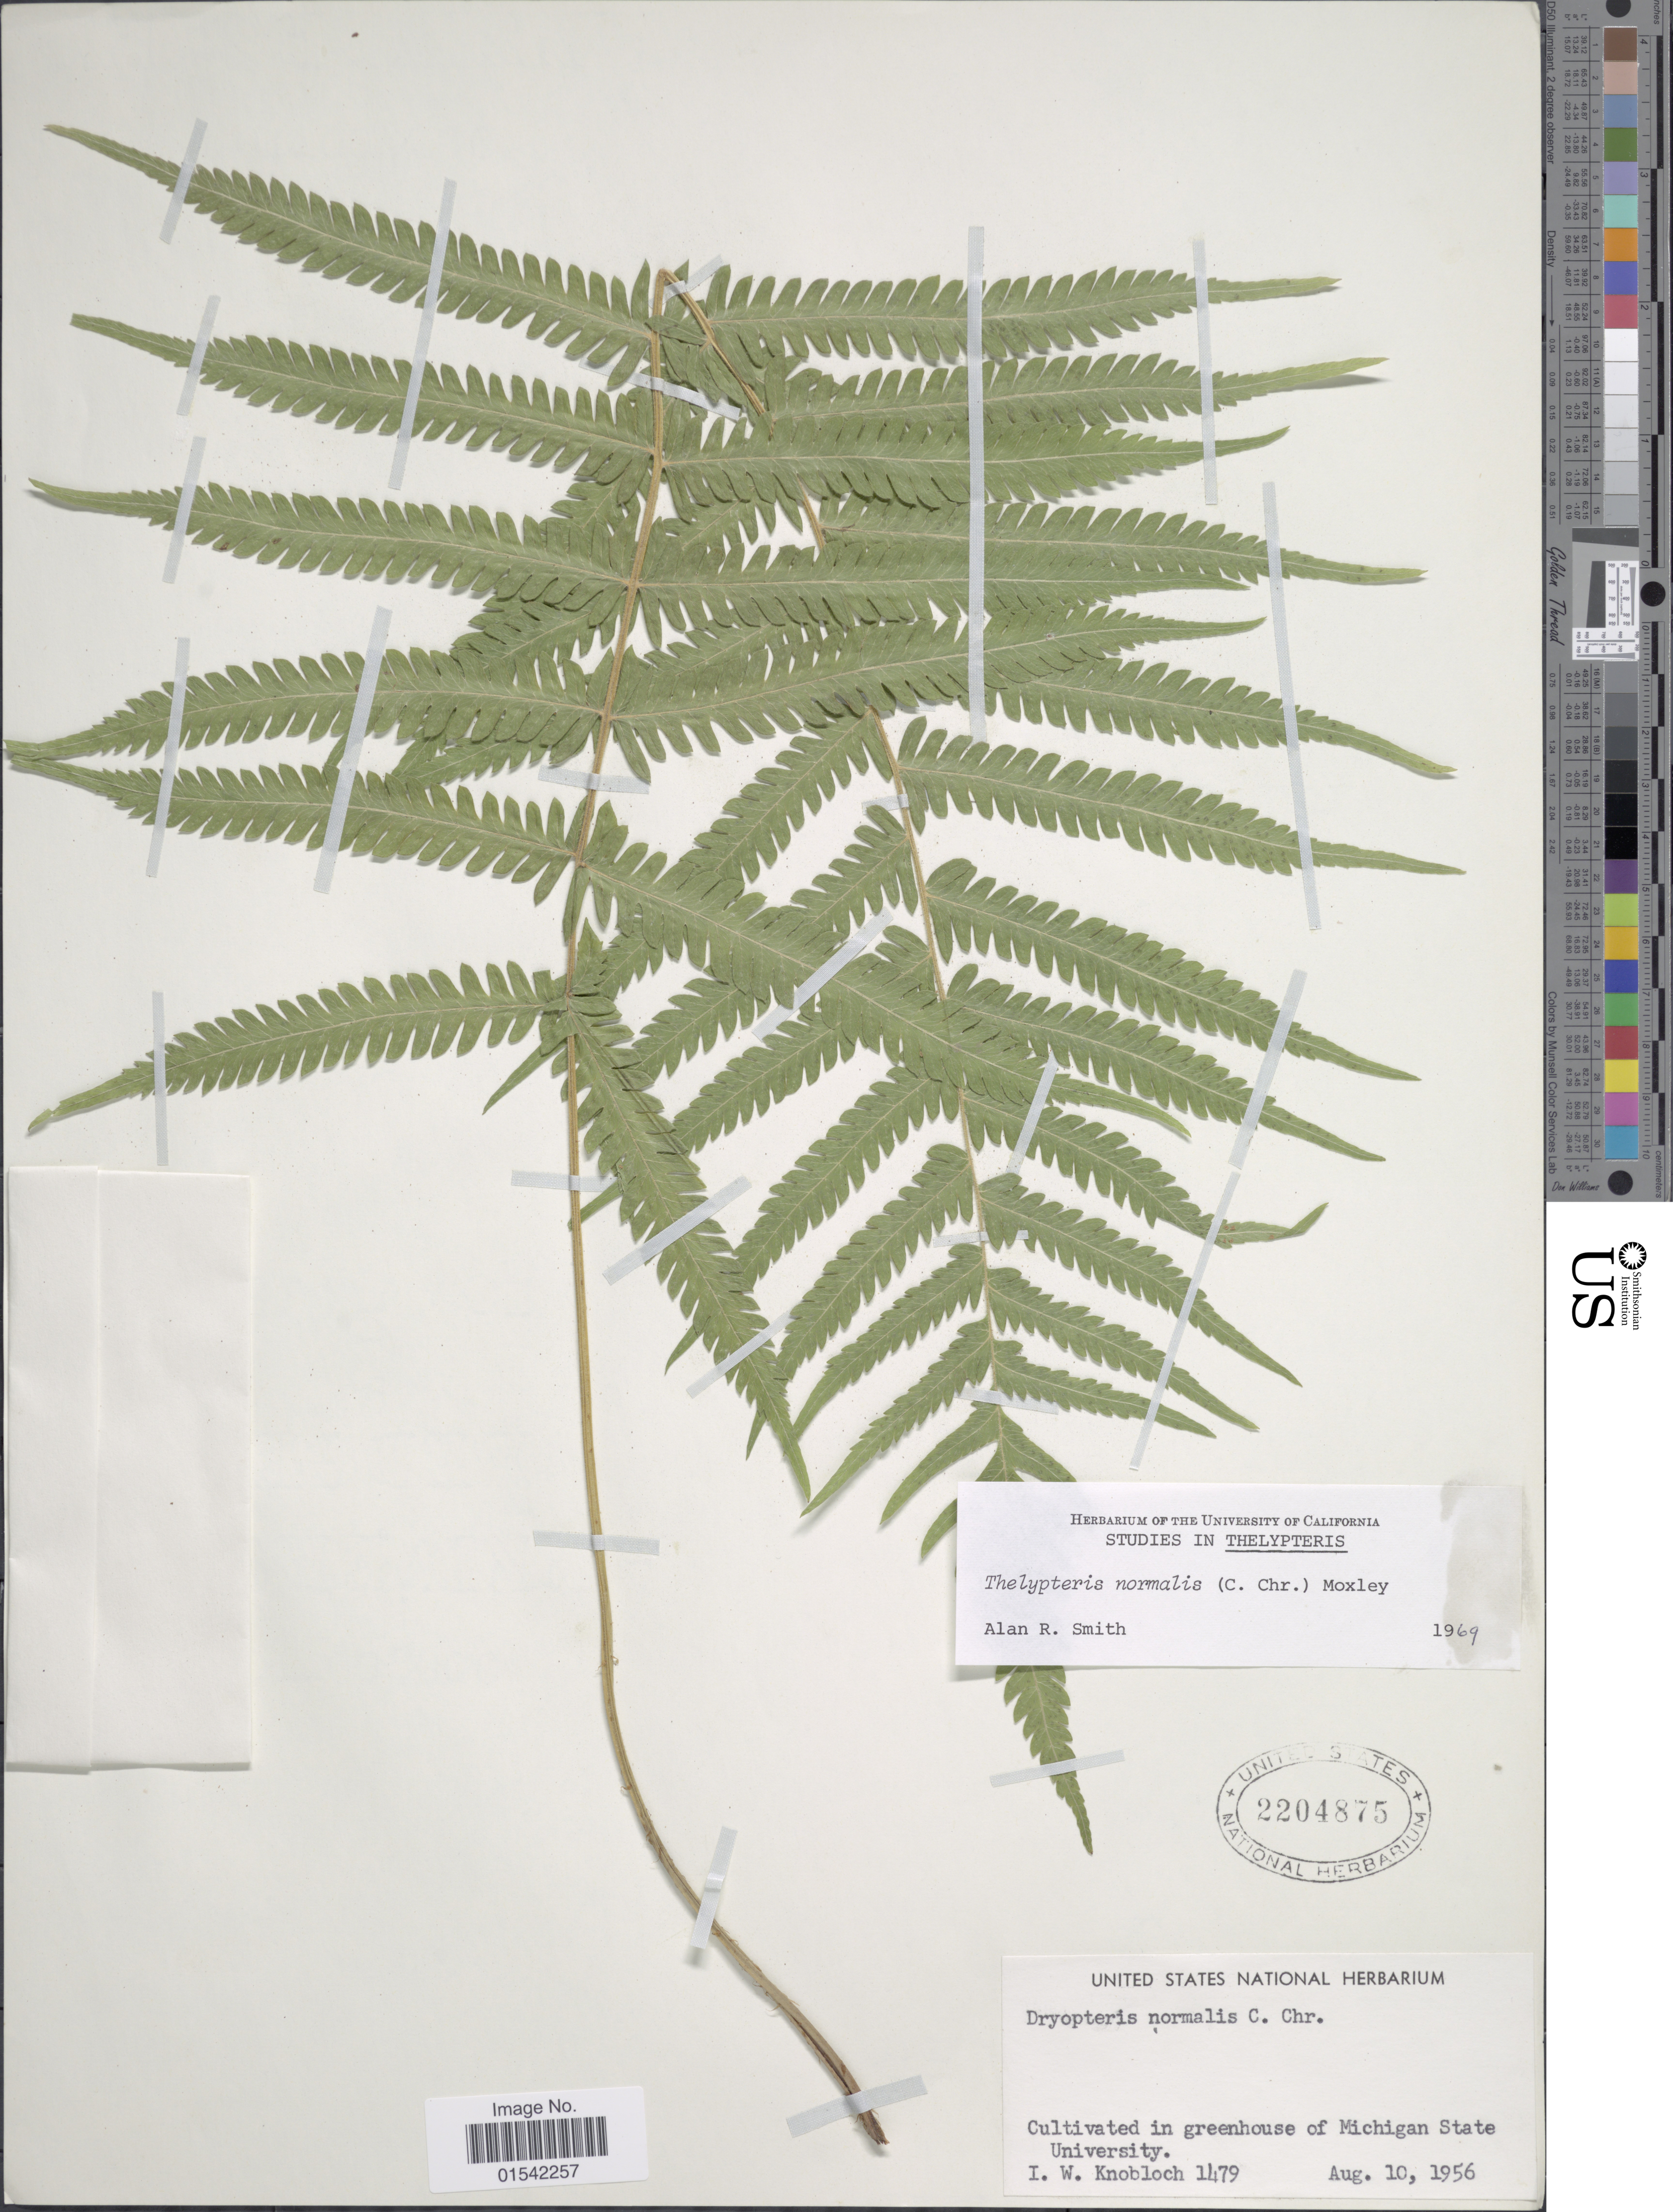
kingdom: Plantae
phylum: Tracheophyta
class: Polypodiopsida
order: Polypodiales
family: Thelypteridaceae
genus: Cyclosorus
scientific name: Cyclosorus kunthii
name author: (Desv.) Christenh.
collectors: I. W. Knobloch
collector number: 1479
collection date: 1956-08-10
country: United States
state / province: Michigan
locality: Cultivated in greenhouse of Michigan State University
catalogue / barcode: US 2204875